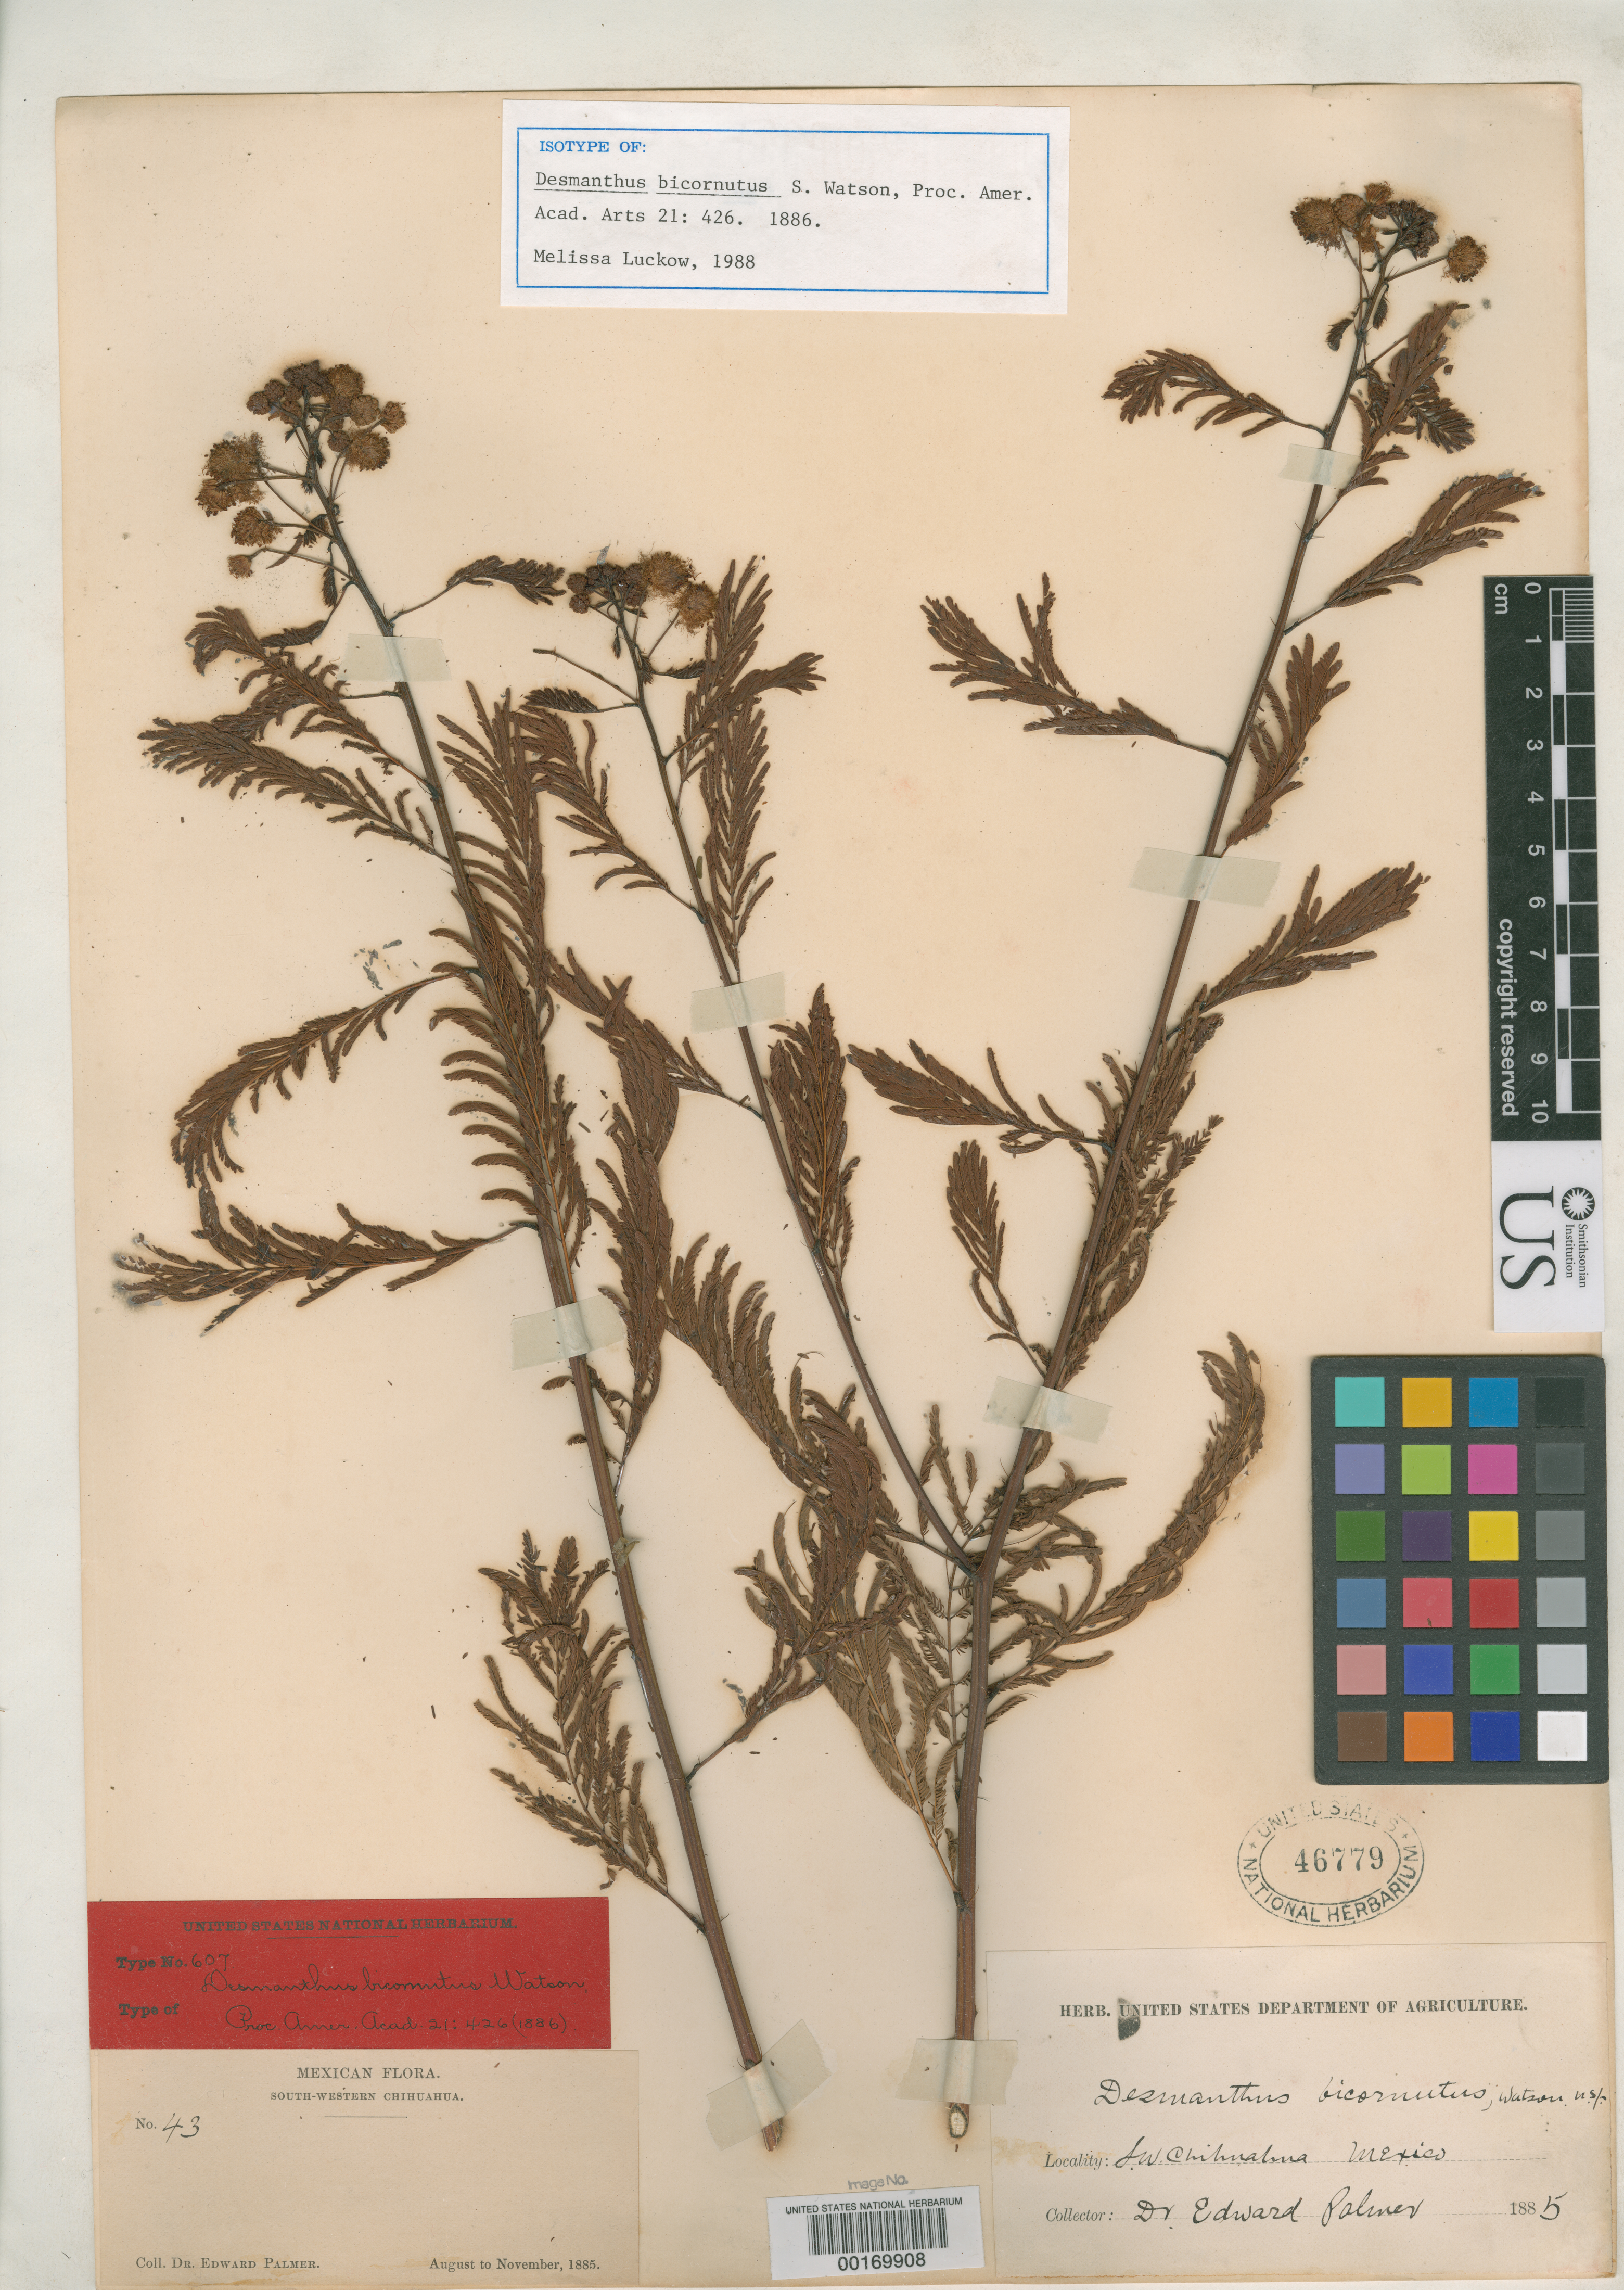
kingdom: Plantae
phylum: Tracheophyta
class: Magnoliopsida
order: Fabales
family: Fabaceae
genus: Desmanthus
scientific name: Desmanthus bicornutus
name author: S. Watson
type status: Isotype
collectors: E. Palmer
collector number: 43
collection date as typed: Aug 1885 to -- Nov 1885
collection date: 1885-08/1885-11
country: Mexico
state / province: Chihuahua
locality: San José.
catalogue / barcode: US 46779